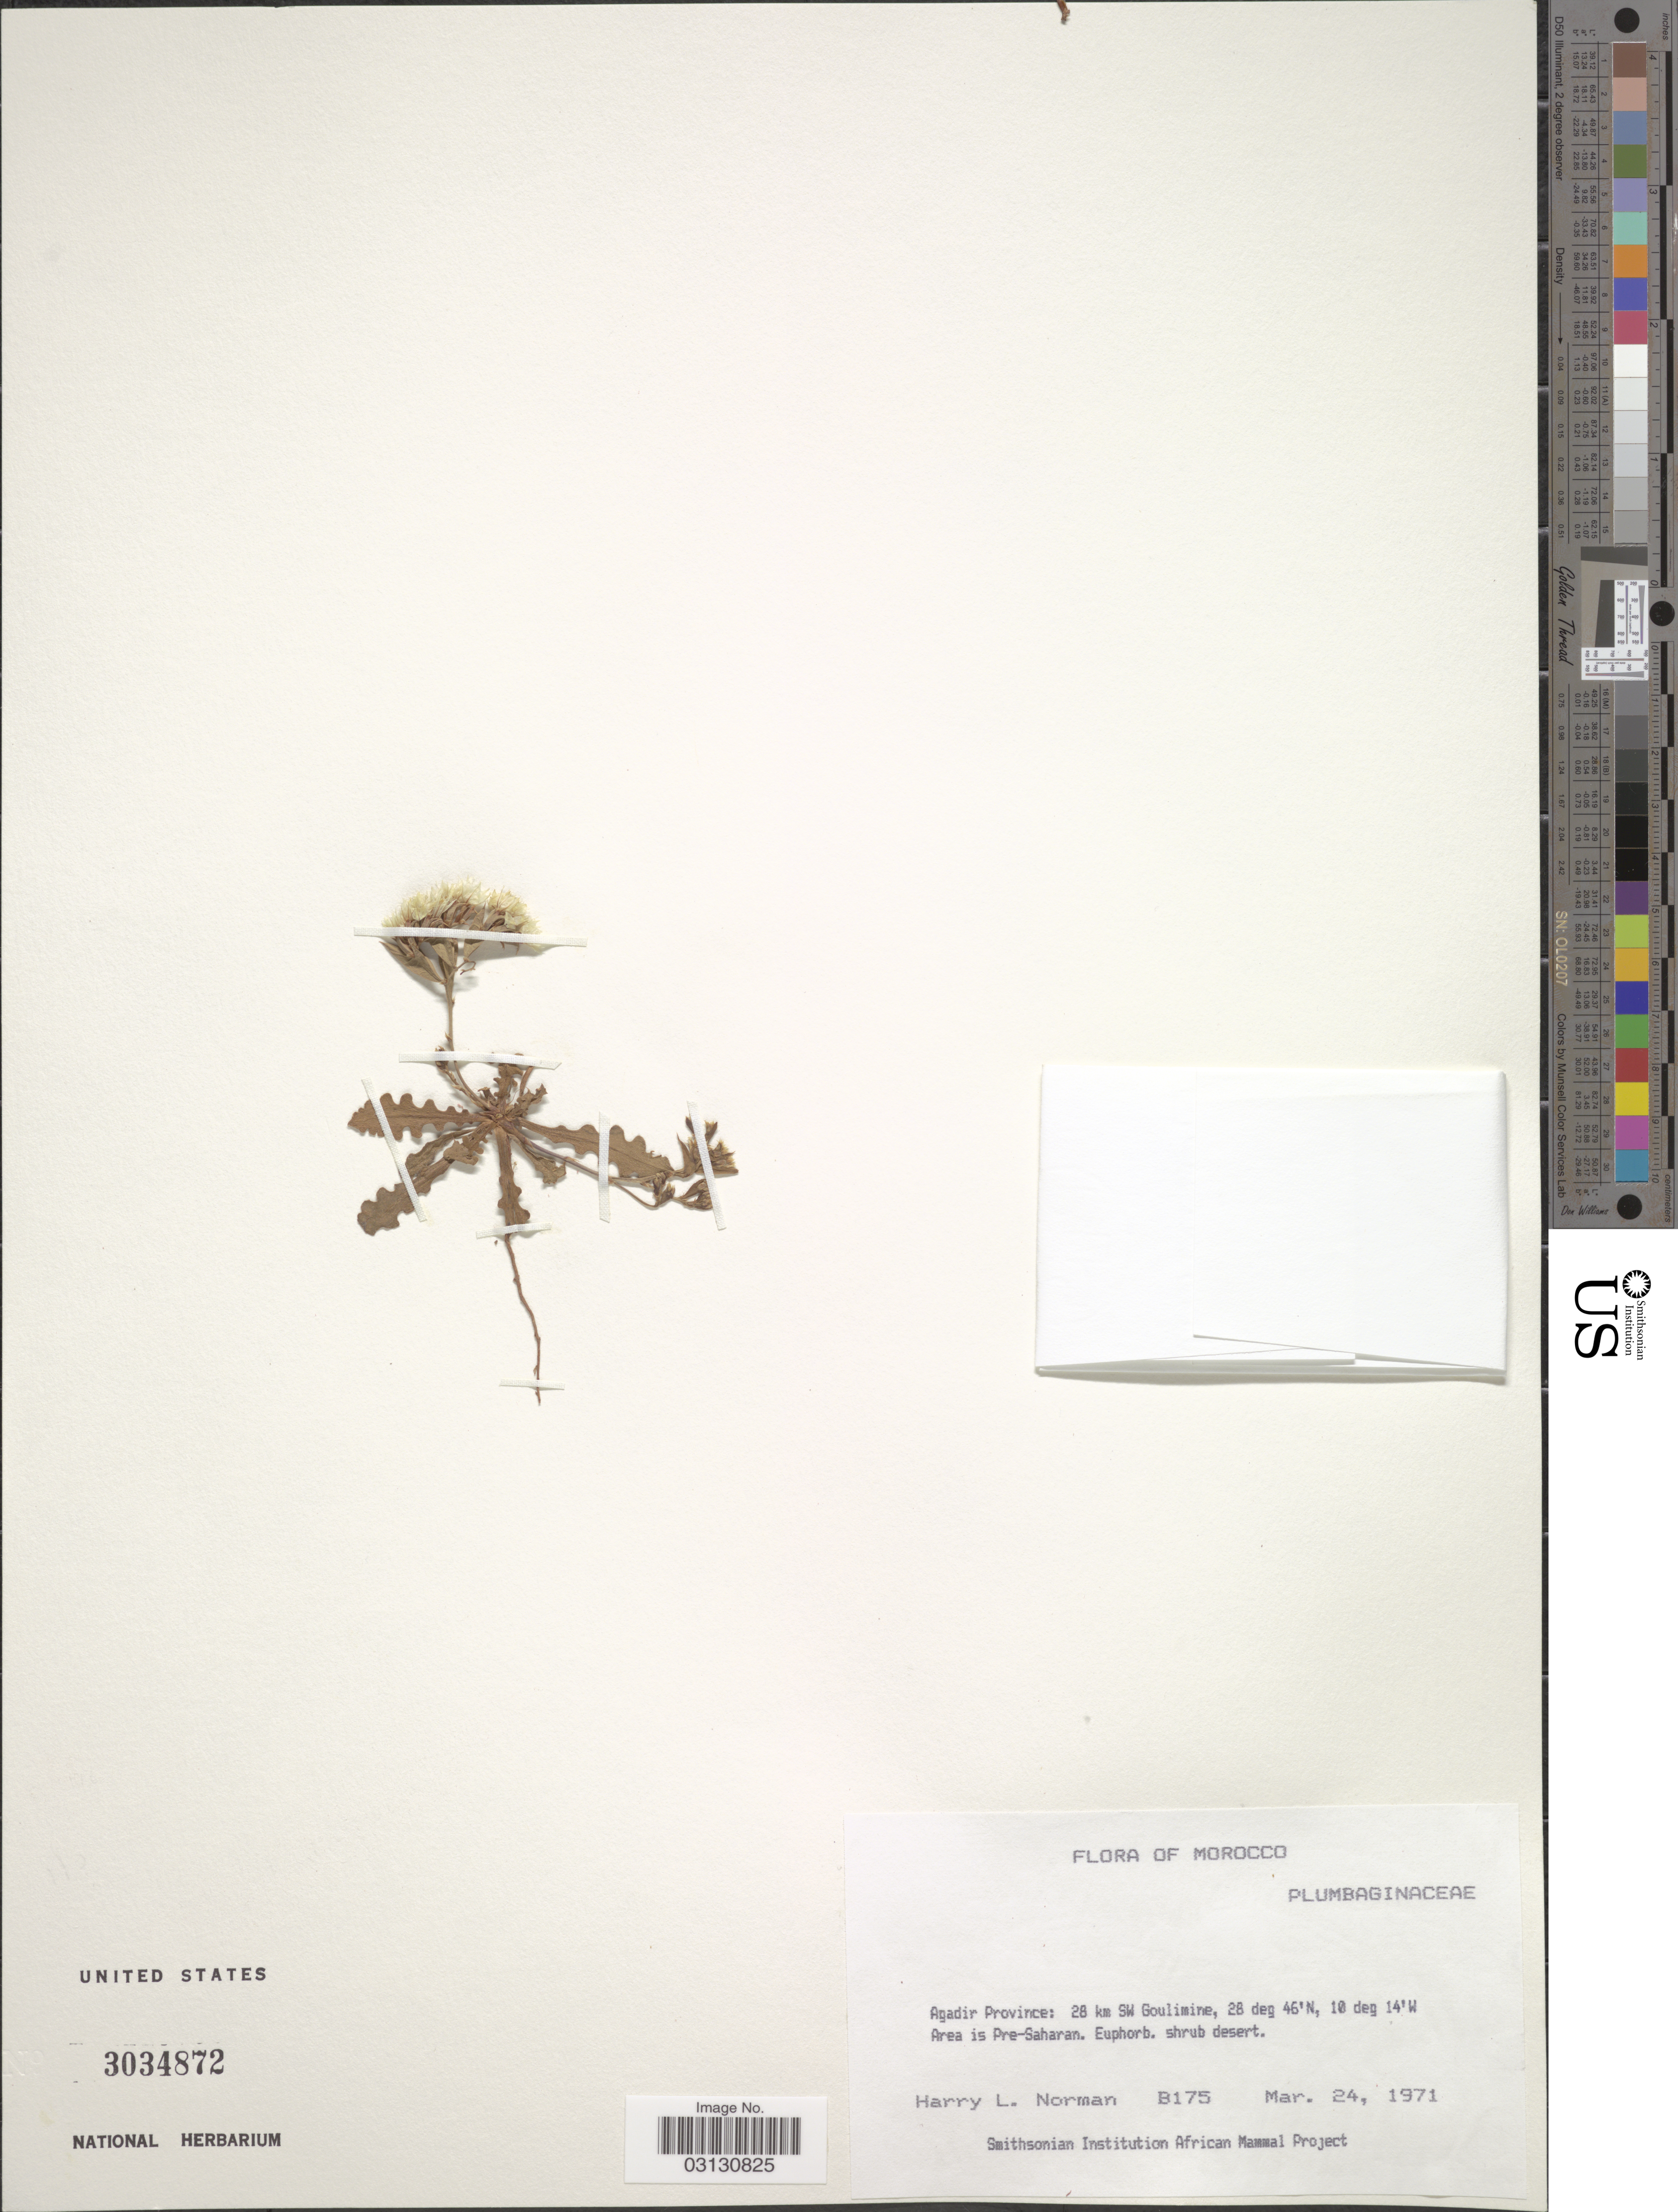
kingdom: Plantae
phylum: Tracheophyta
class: Magnoliopsida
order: Caryophyllales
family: Plumbaginaceae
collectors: Norman, H.L.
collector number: B175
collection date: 1971-03-24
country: Morocco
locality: Agadir Province: 28 km SW Goulimine, Area is Pre-Saharan.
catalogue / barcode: US 3034872